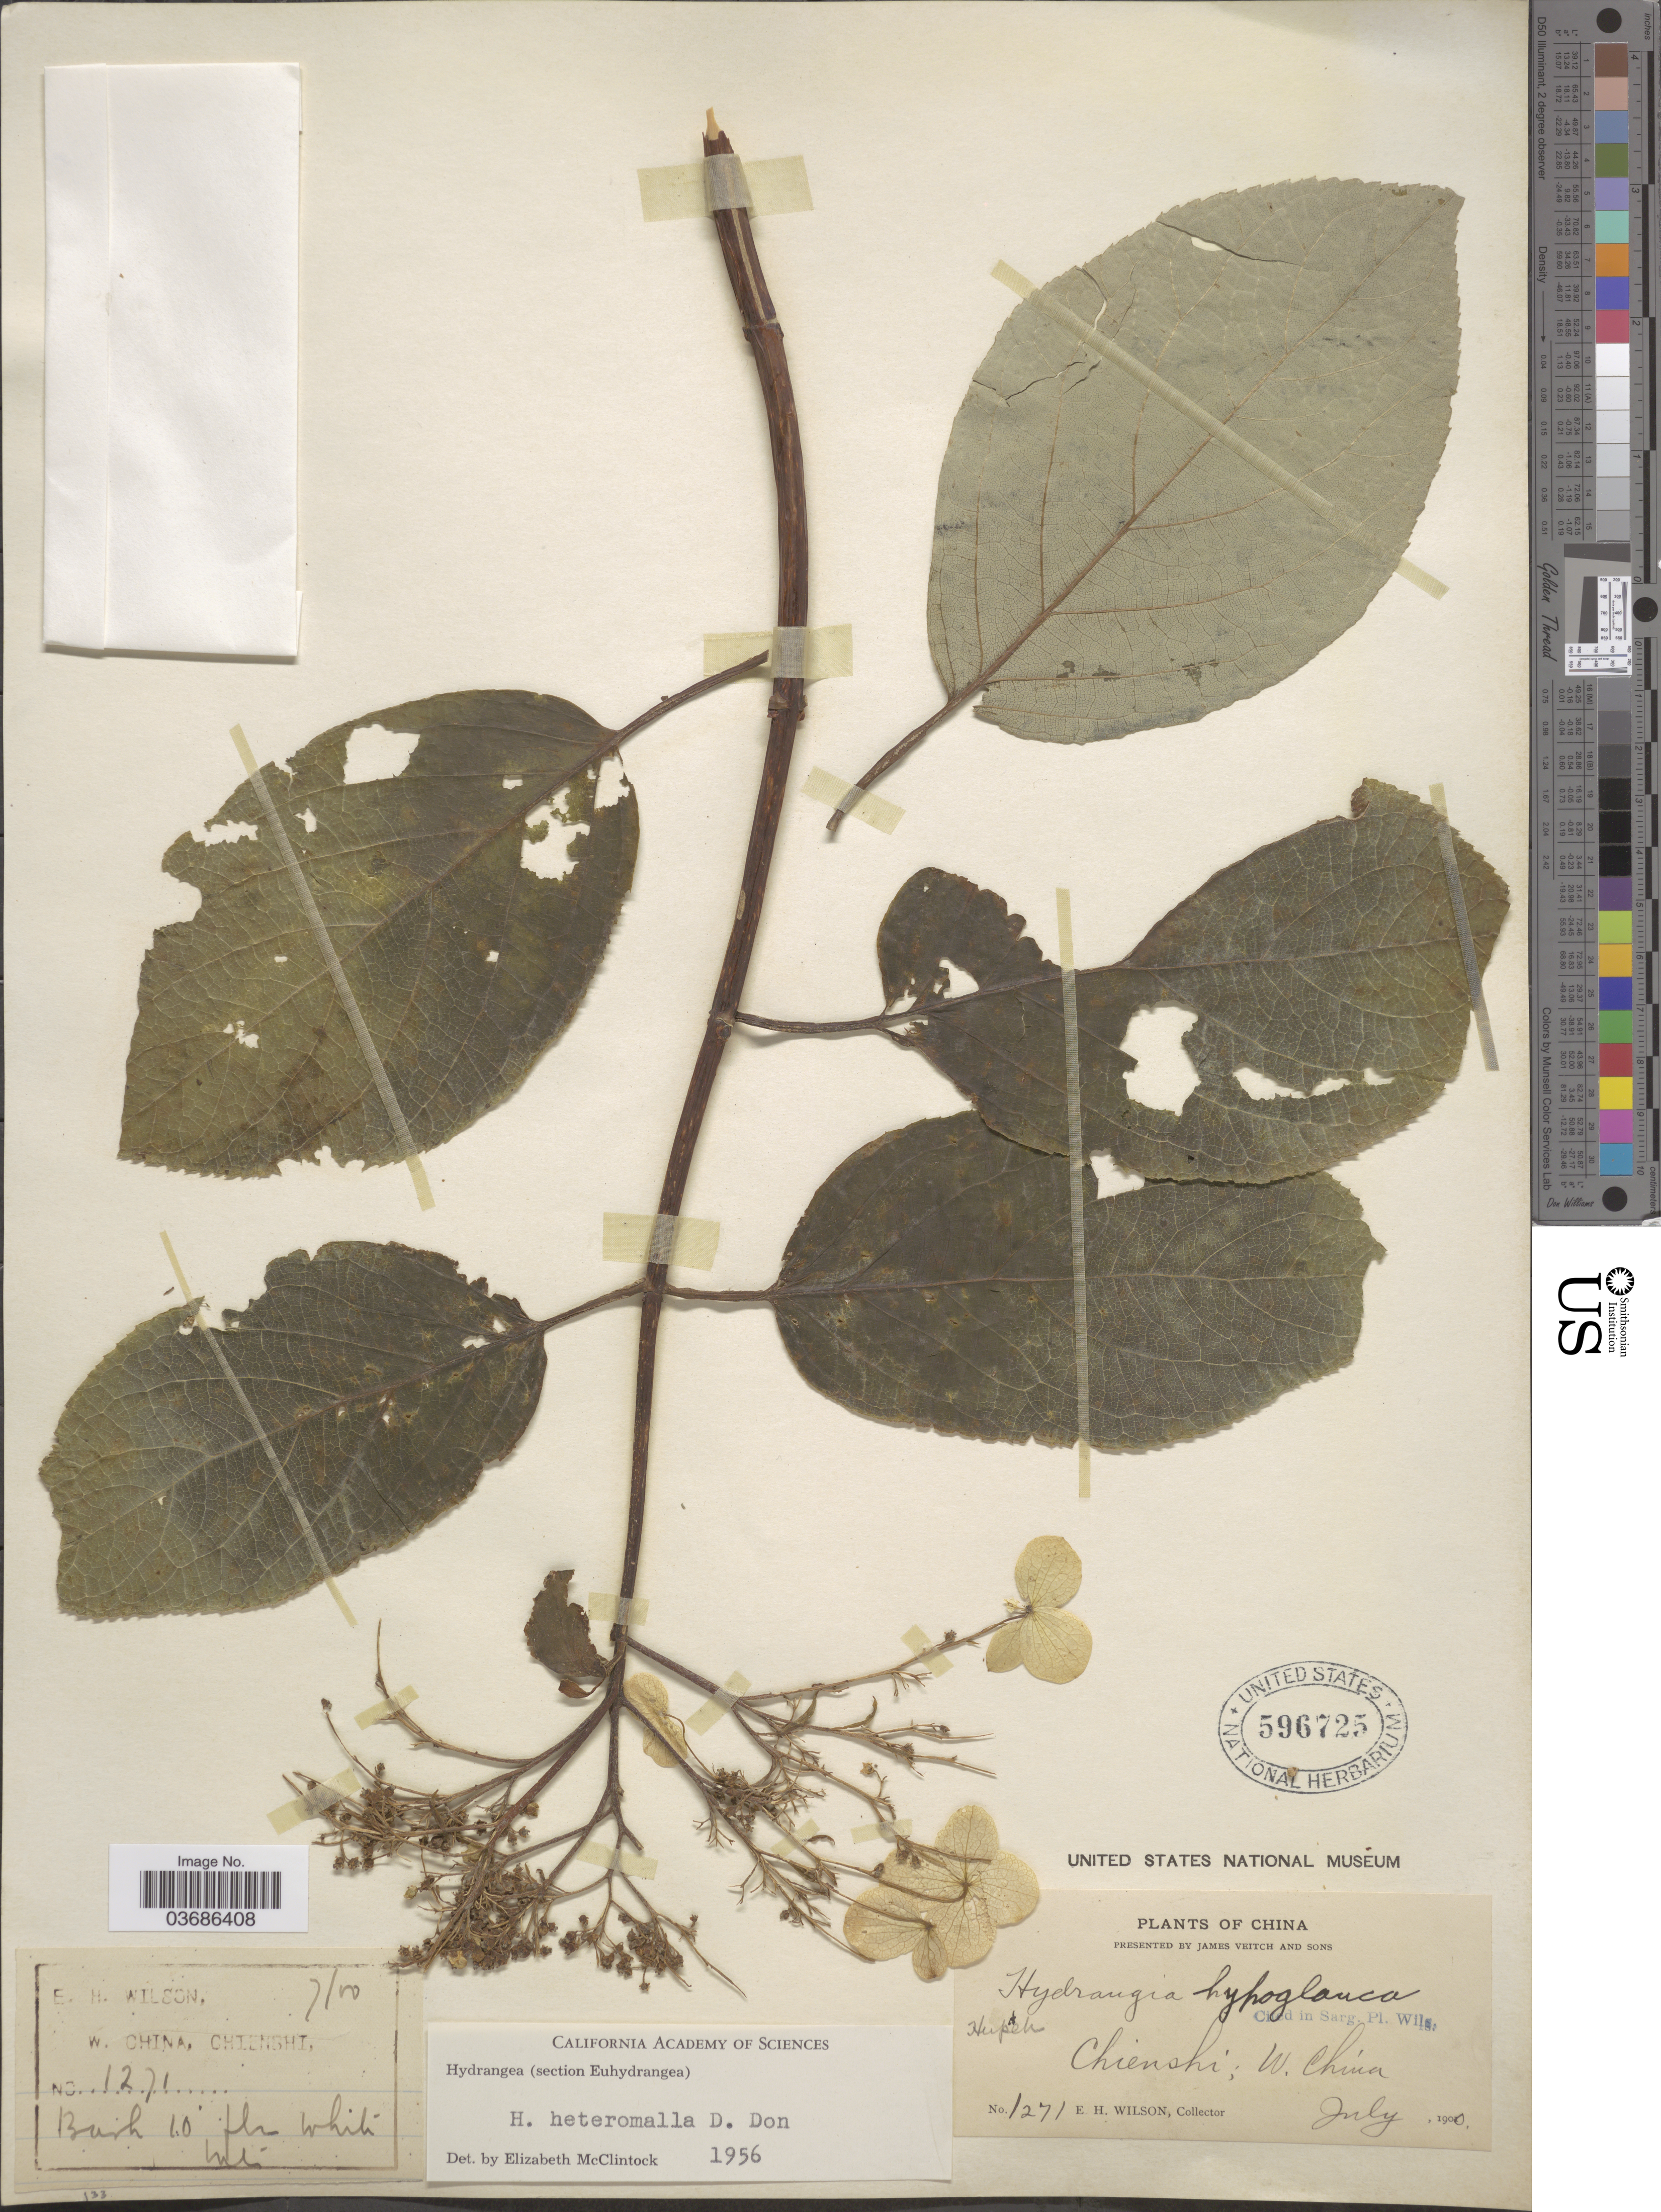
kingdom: Plantae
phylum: Tracheophyta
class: Magnoliopsida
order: Cornales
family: Hydrangeaceae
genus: Hydrangea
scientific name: Hydrangea heteromalla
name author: D. Don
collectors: E. Wilson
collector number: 1271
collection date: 1900-07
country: China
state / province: Hubei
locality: Hupeh. Chienshi; W. China.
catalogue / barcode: US 596725